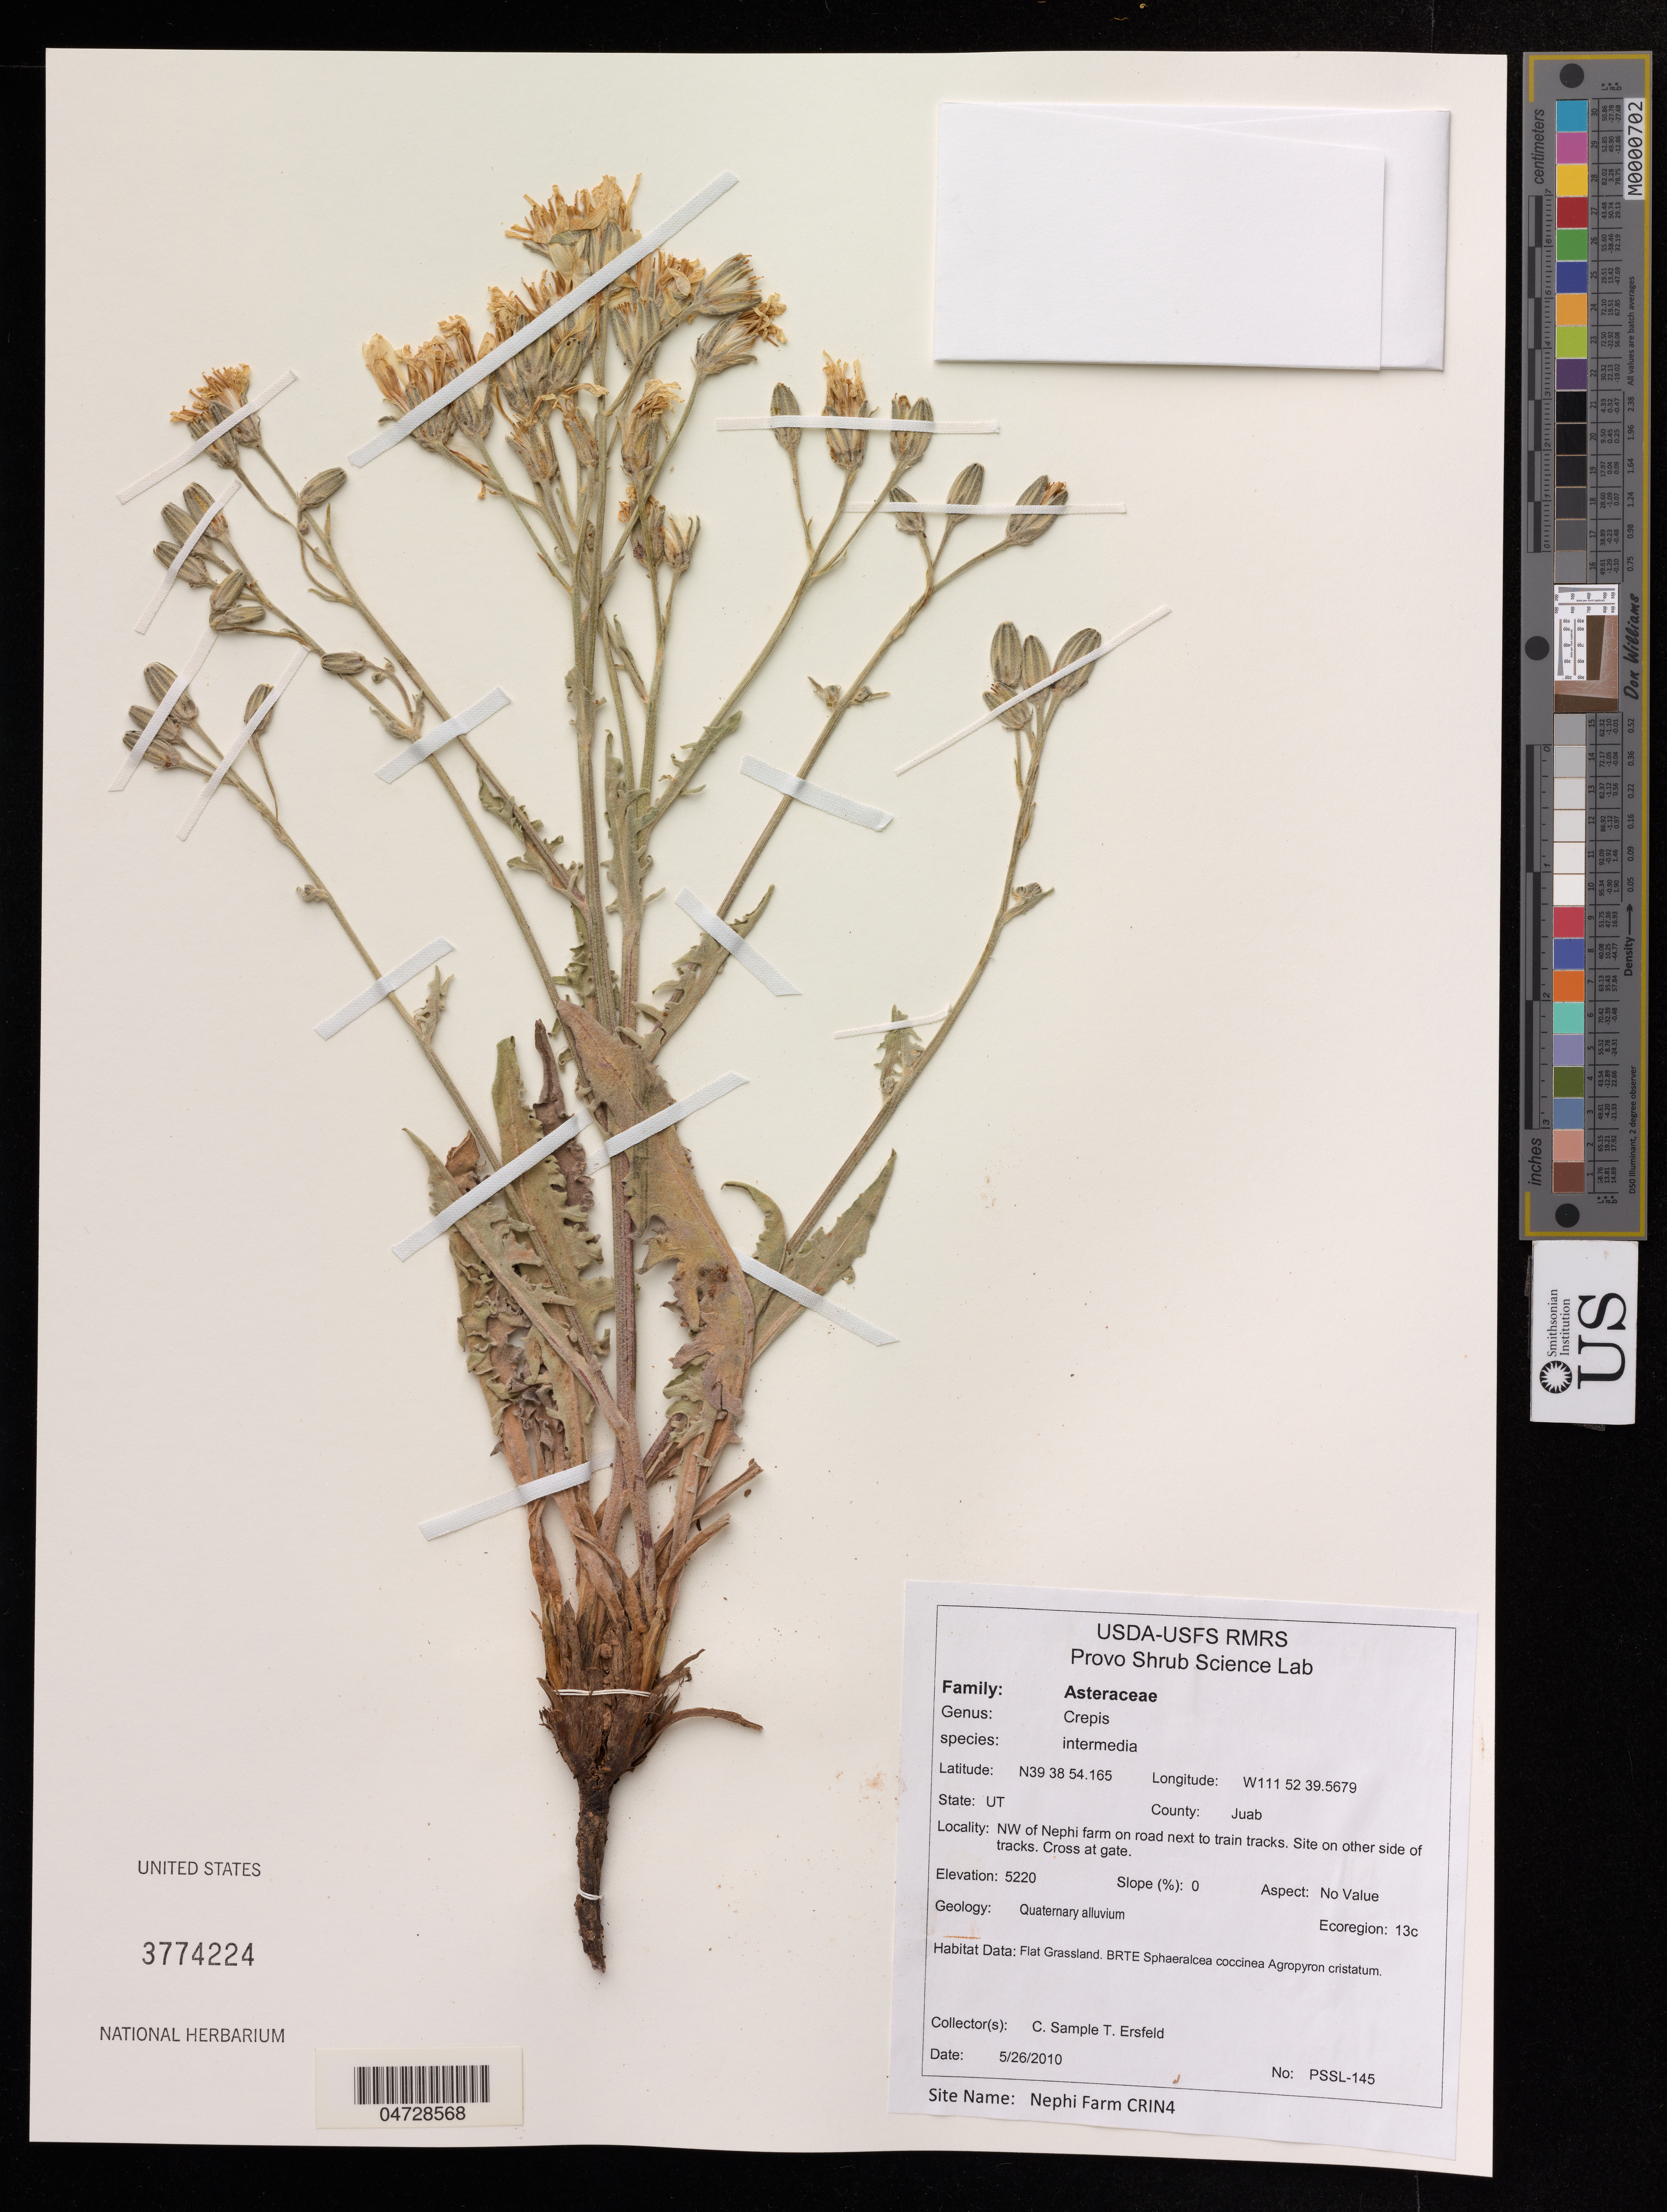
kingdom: Plantae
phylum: Tracheophyta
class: Magnoliopsida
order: Asterales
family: Asteraceae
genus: Crepis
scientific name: Crepis intermedia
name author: A. Gray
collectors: C. Sample & T. Ersfeld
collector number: PSSL-145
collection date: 2010-05-26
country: United States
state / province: Utah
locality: County: Juab. NW of Nephi farm on road next to train tracks. Site on other side of tracks. Cross at gate.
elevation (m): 1591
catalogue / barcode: US 3774224